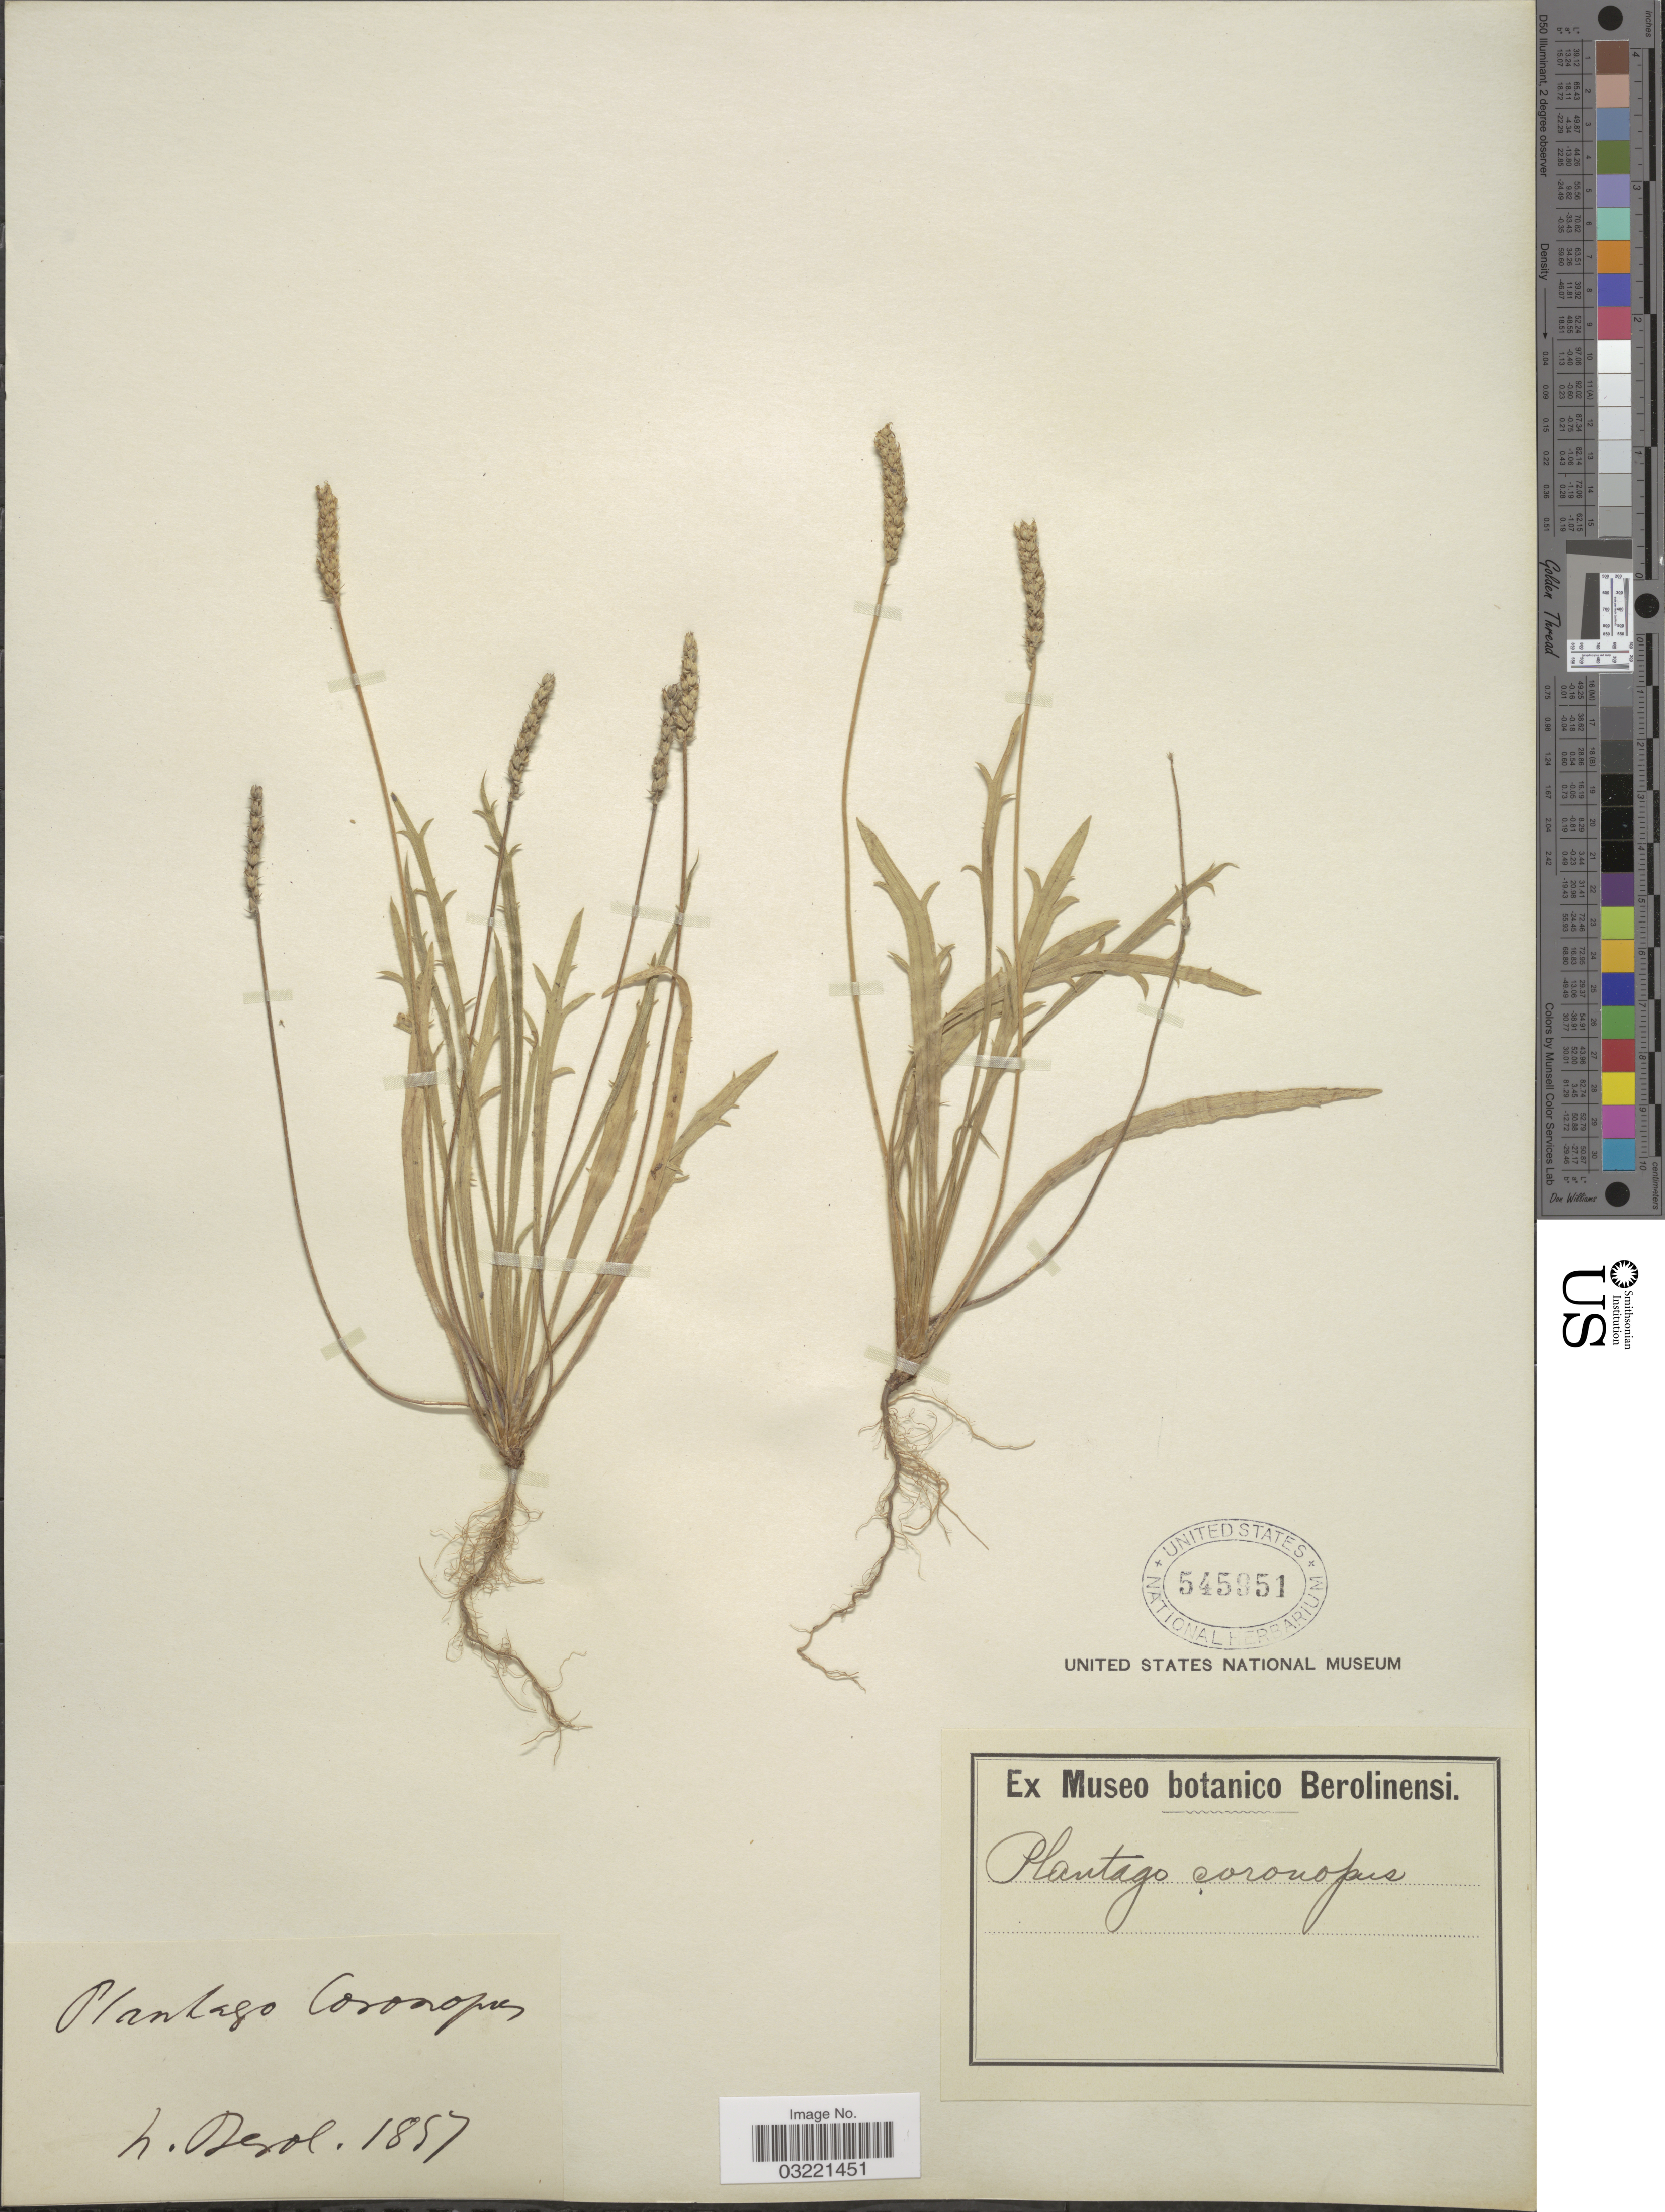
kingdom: Plantae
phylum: Tracheophyta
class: Magnoliopsida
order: Lamiales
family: Plantaginaceae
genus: Plantago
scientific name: Plantago coronopus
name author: L.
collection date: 1857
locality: L. Derol. [interpreted]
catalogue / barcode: US 545951